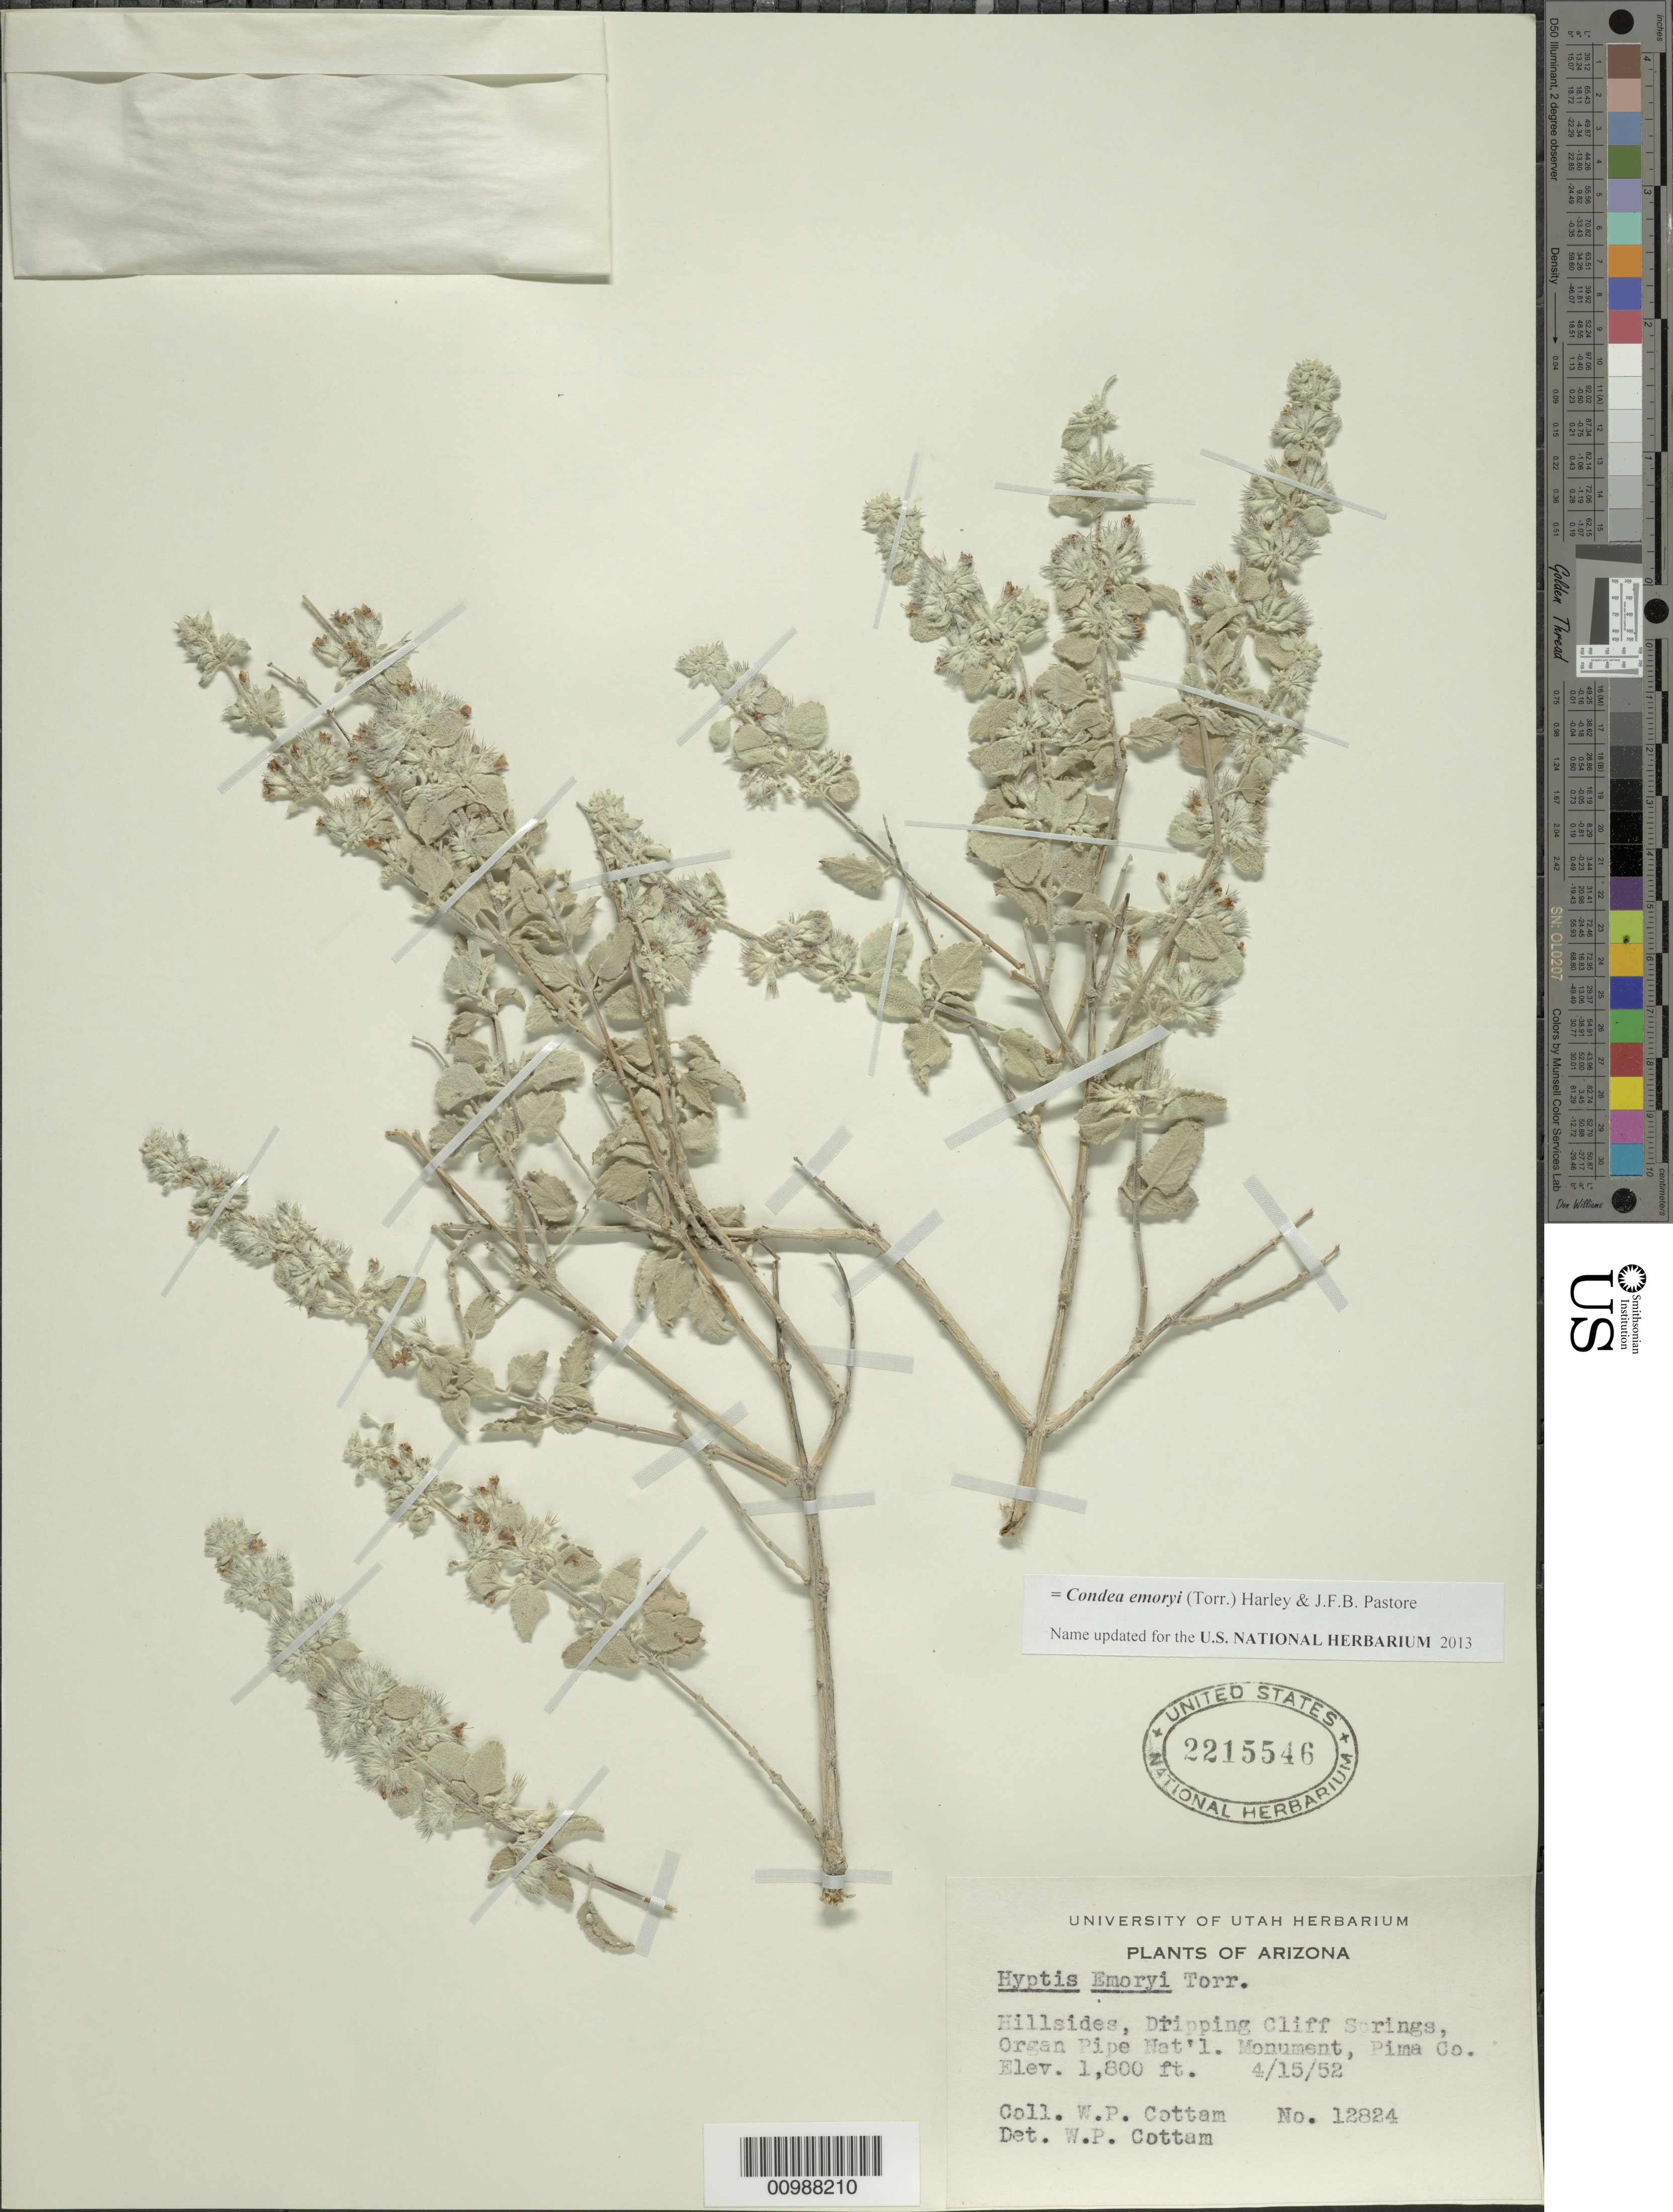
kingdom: Plantae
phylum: Tracheophyta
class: Magnoliopsida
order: Lamiales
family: Lamiaceae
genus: Condea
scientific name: Condea emoryi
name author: (Torr.) Harley & J.F.B. Pastore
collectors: W. Cottam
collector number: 12824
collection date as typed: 15 Apr 1952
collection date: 1952-04-15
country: United States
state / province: Arizona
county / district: Pima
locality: Hillside, Dripping Cliff Springs, Prgan Pipe National Monument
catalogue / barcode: US 2215546